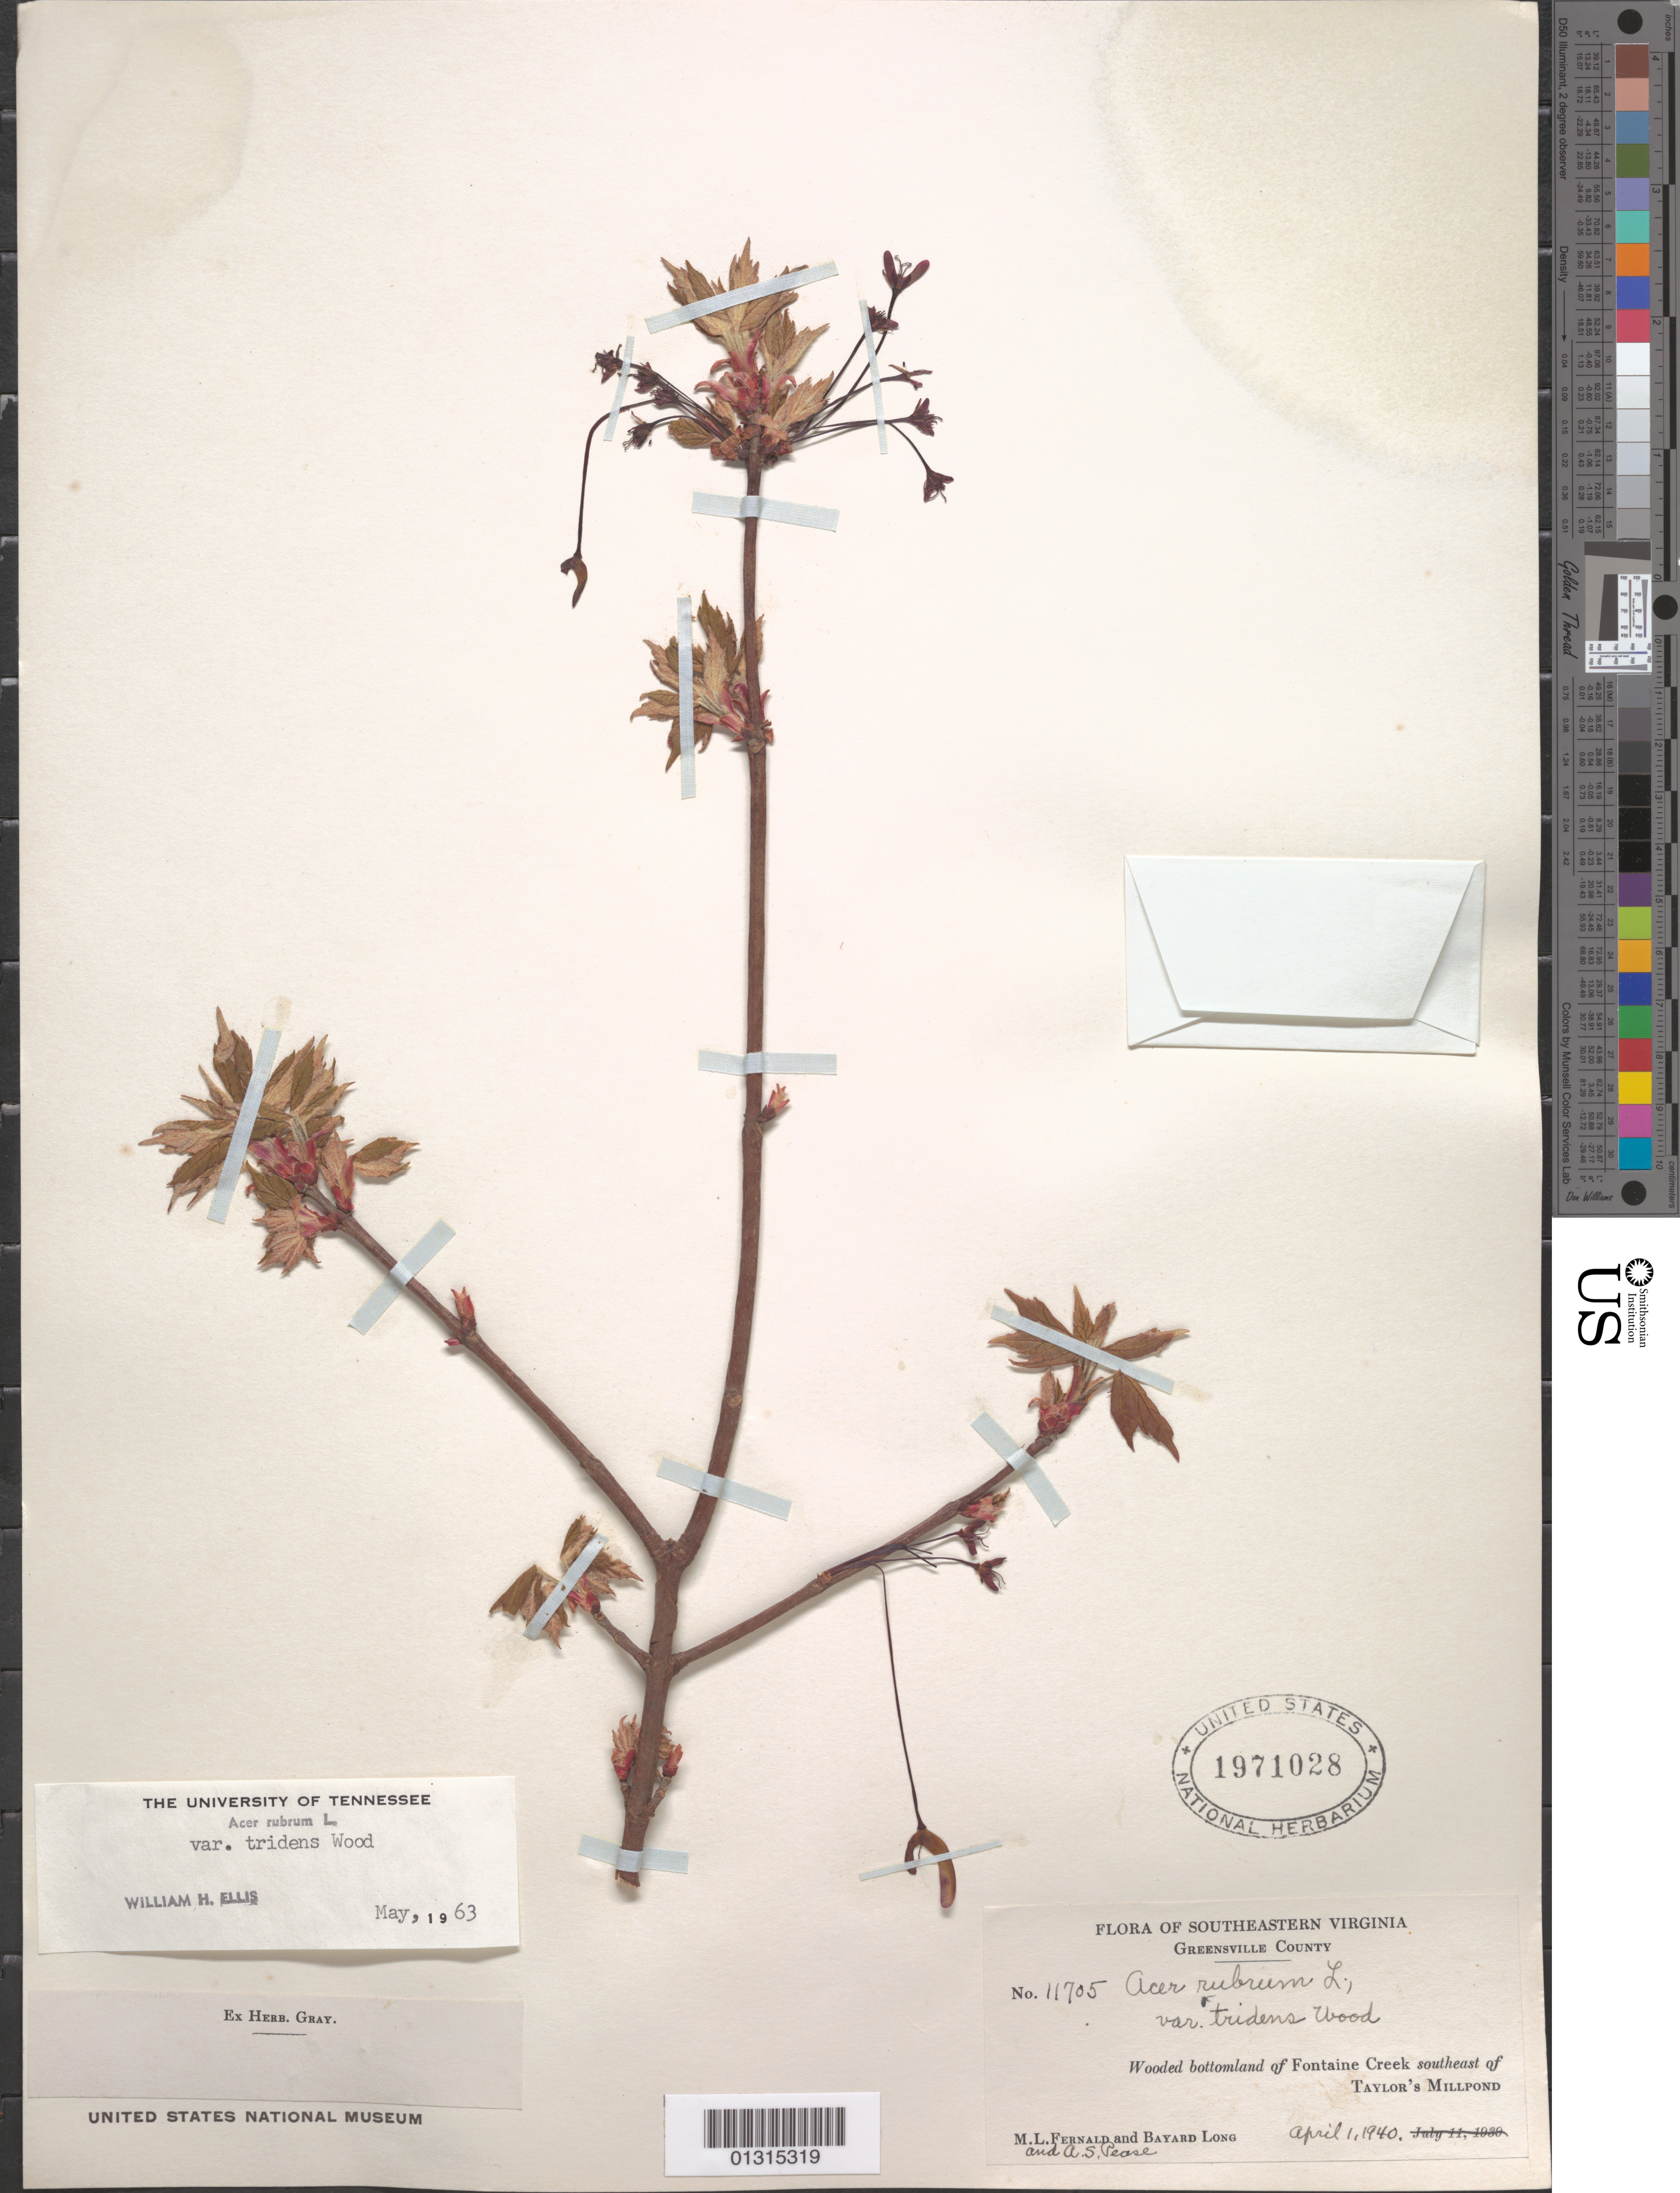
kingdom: Plantae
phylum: Tracheophyta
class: Magnoliopsida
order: Sapindales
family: Sapindaceae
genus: Acer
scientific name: Acer rubrum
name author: L.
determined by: Ellis, W. H.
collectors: M. L. Fernald, B. H. Long & A. S. Pease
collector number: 11705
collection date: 1940-04-01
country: United States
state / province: Virginia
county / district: Greensville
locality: Greensville County, Fontaine Creek, SE of Taylor's Millpond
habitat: Wooded bottomland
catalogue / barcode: US 1971028